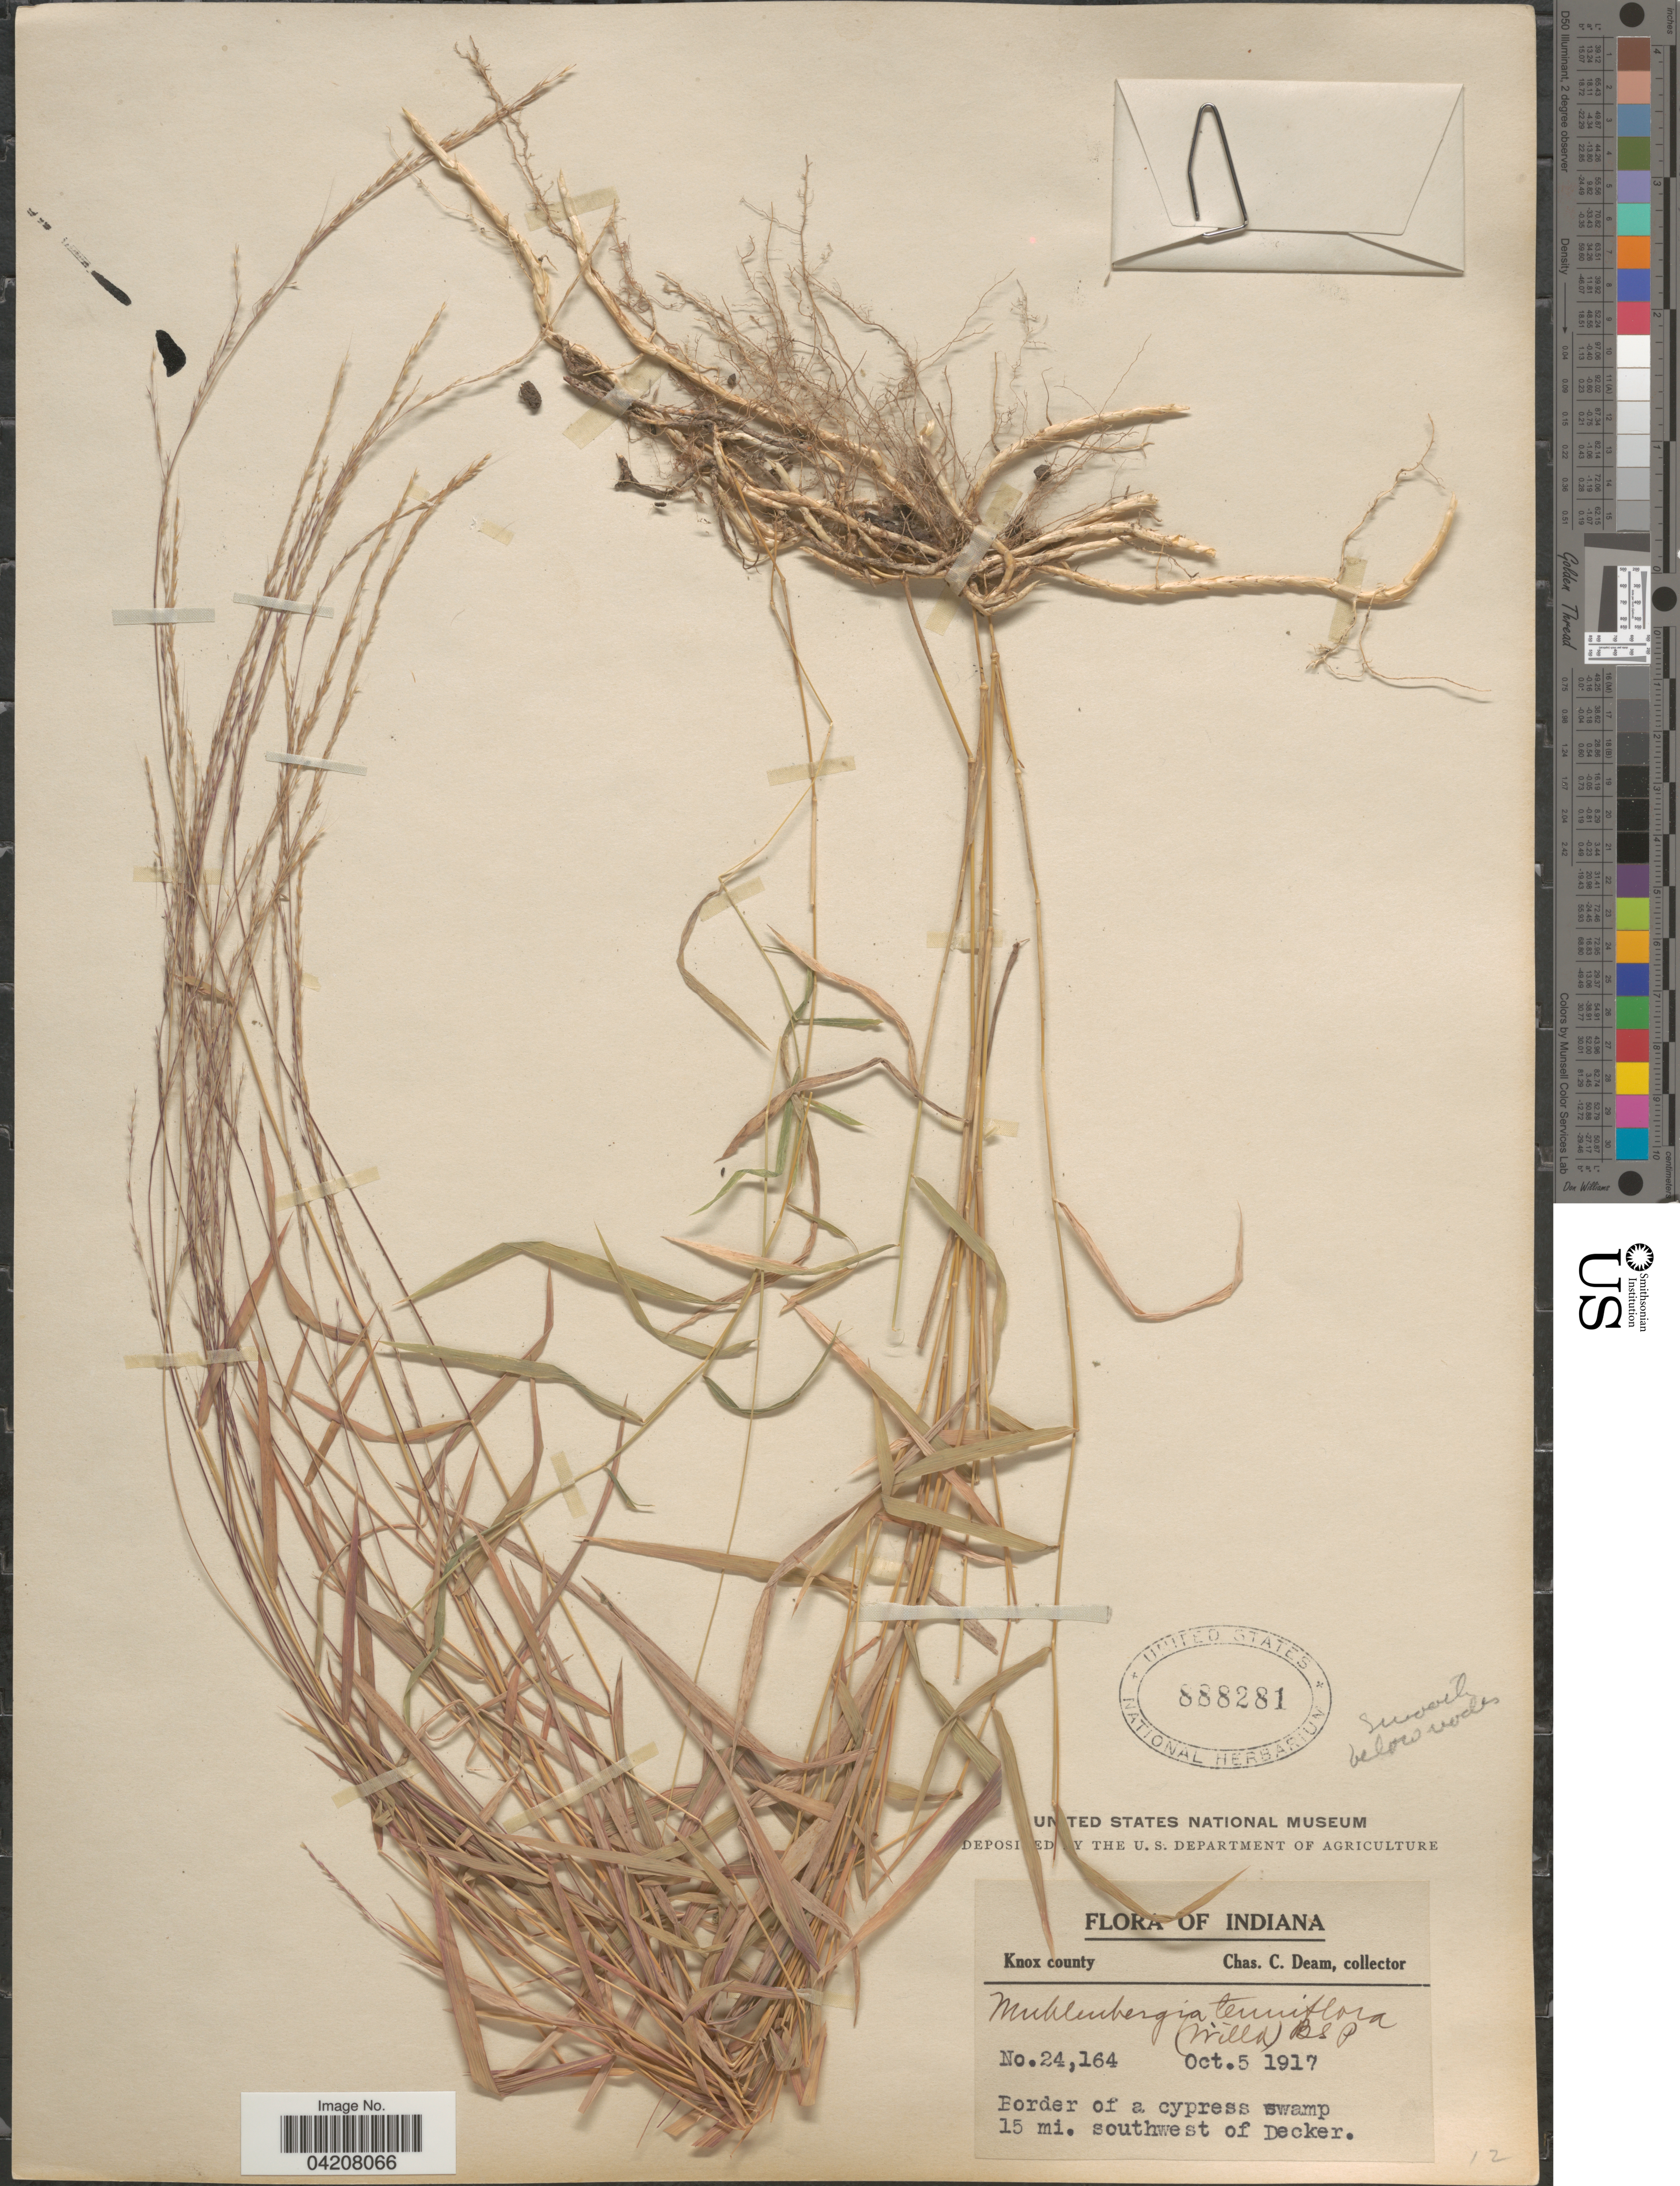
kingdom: Plantae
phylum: Tracheophyta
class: Liliopsida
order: Poales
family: Poaceae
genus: Muhlenbergia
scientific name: Muhlenbergia bushii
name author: R.W. Pohl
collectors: C. C. Deam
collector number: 24164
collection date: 1917-10-05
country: United States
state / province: Indiana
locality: Knox county. Border of a cypress swamp 15 mi. southwest of Decker.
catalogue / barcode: US 888281